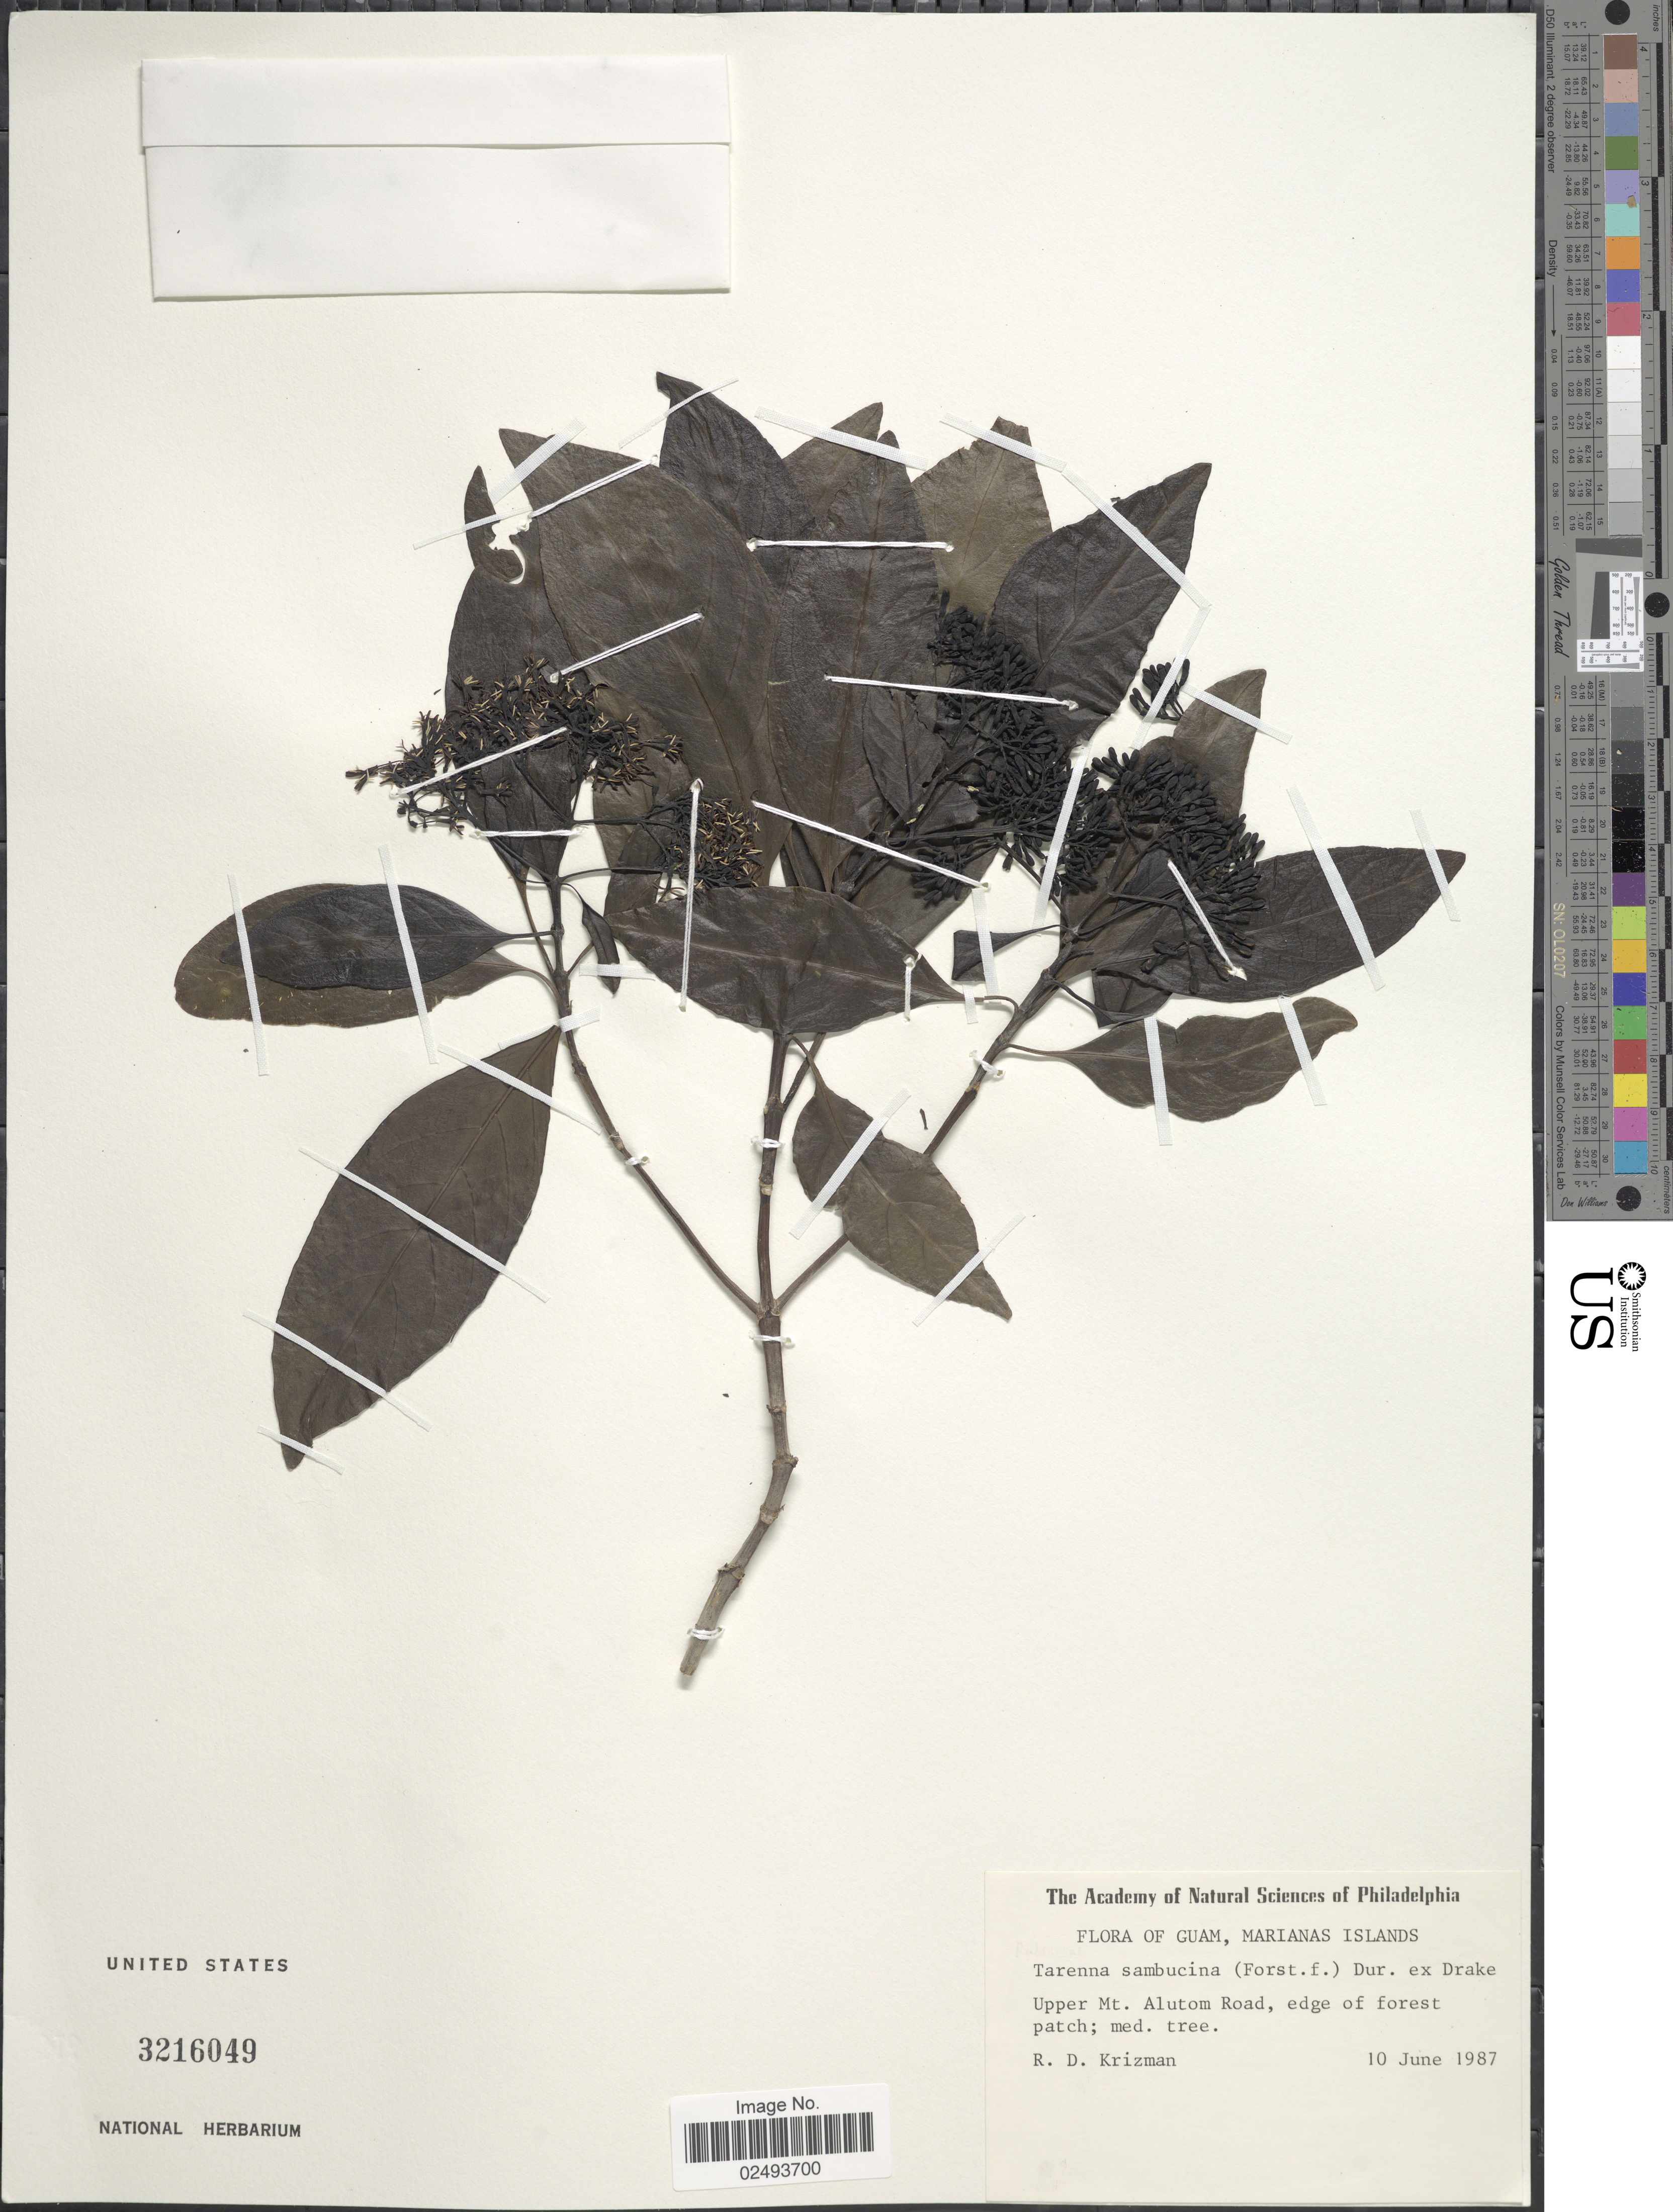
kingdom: Plantae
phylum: Tracheophyta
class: Magnoliopsida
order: Gentianales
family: Rubiaceae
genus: Tarenna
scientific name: Tarenna sambucina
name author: (G. Forst.) Drake ex Durand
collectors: R. Krizman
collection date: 1987-06-10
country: Guam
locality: Guam, Marianas Islands, Upper Mt. Alutom Road, edge of forest patch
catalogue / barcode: US 3216049